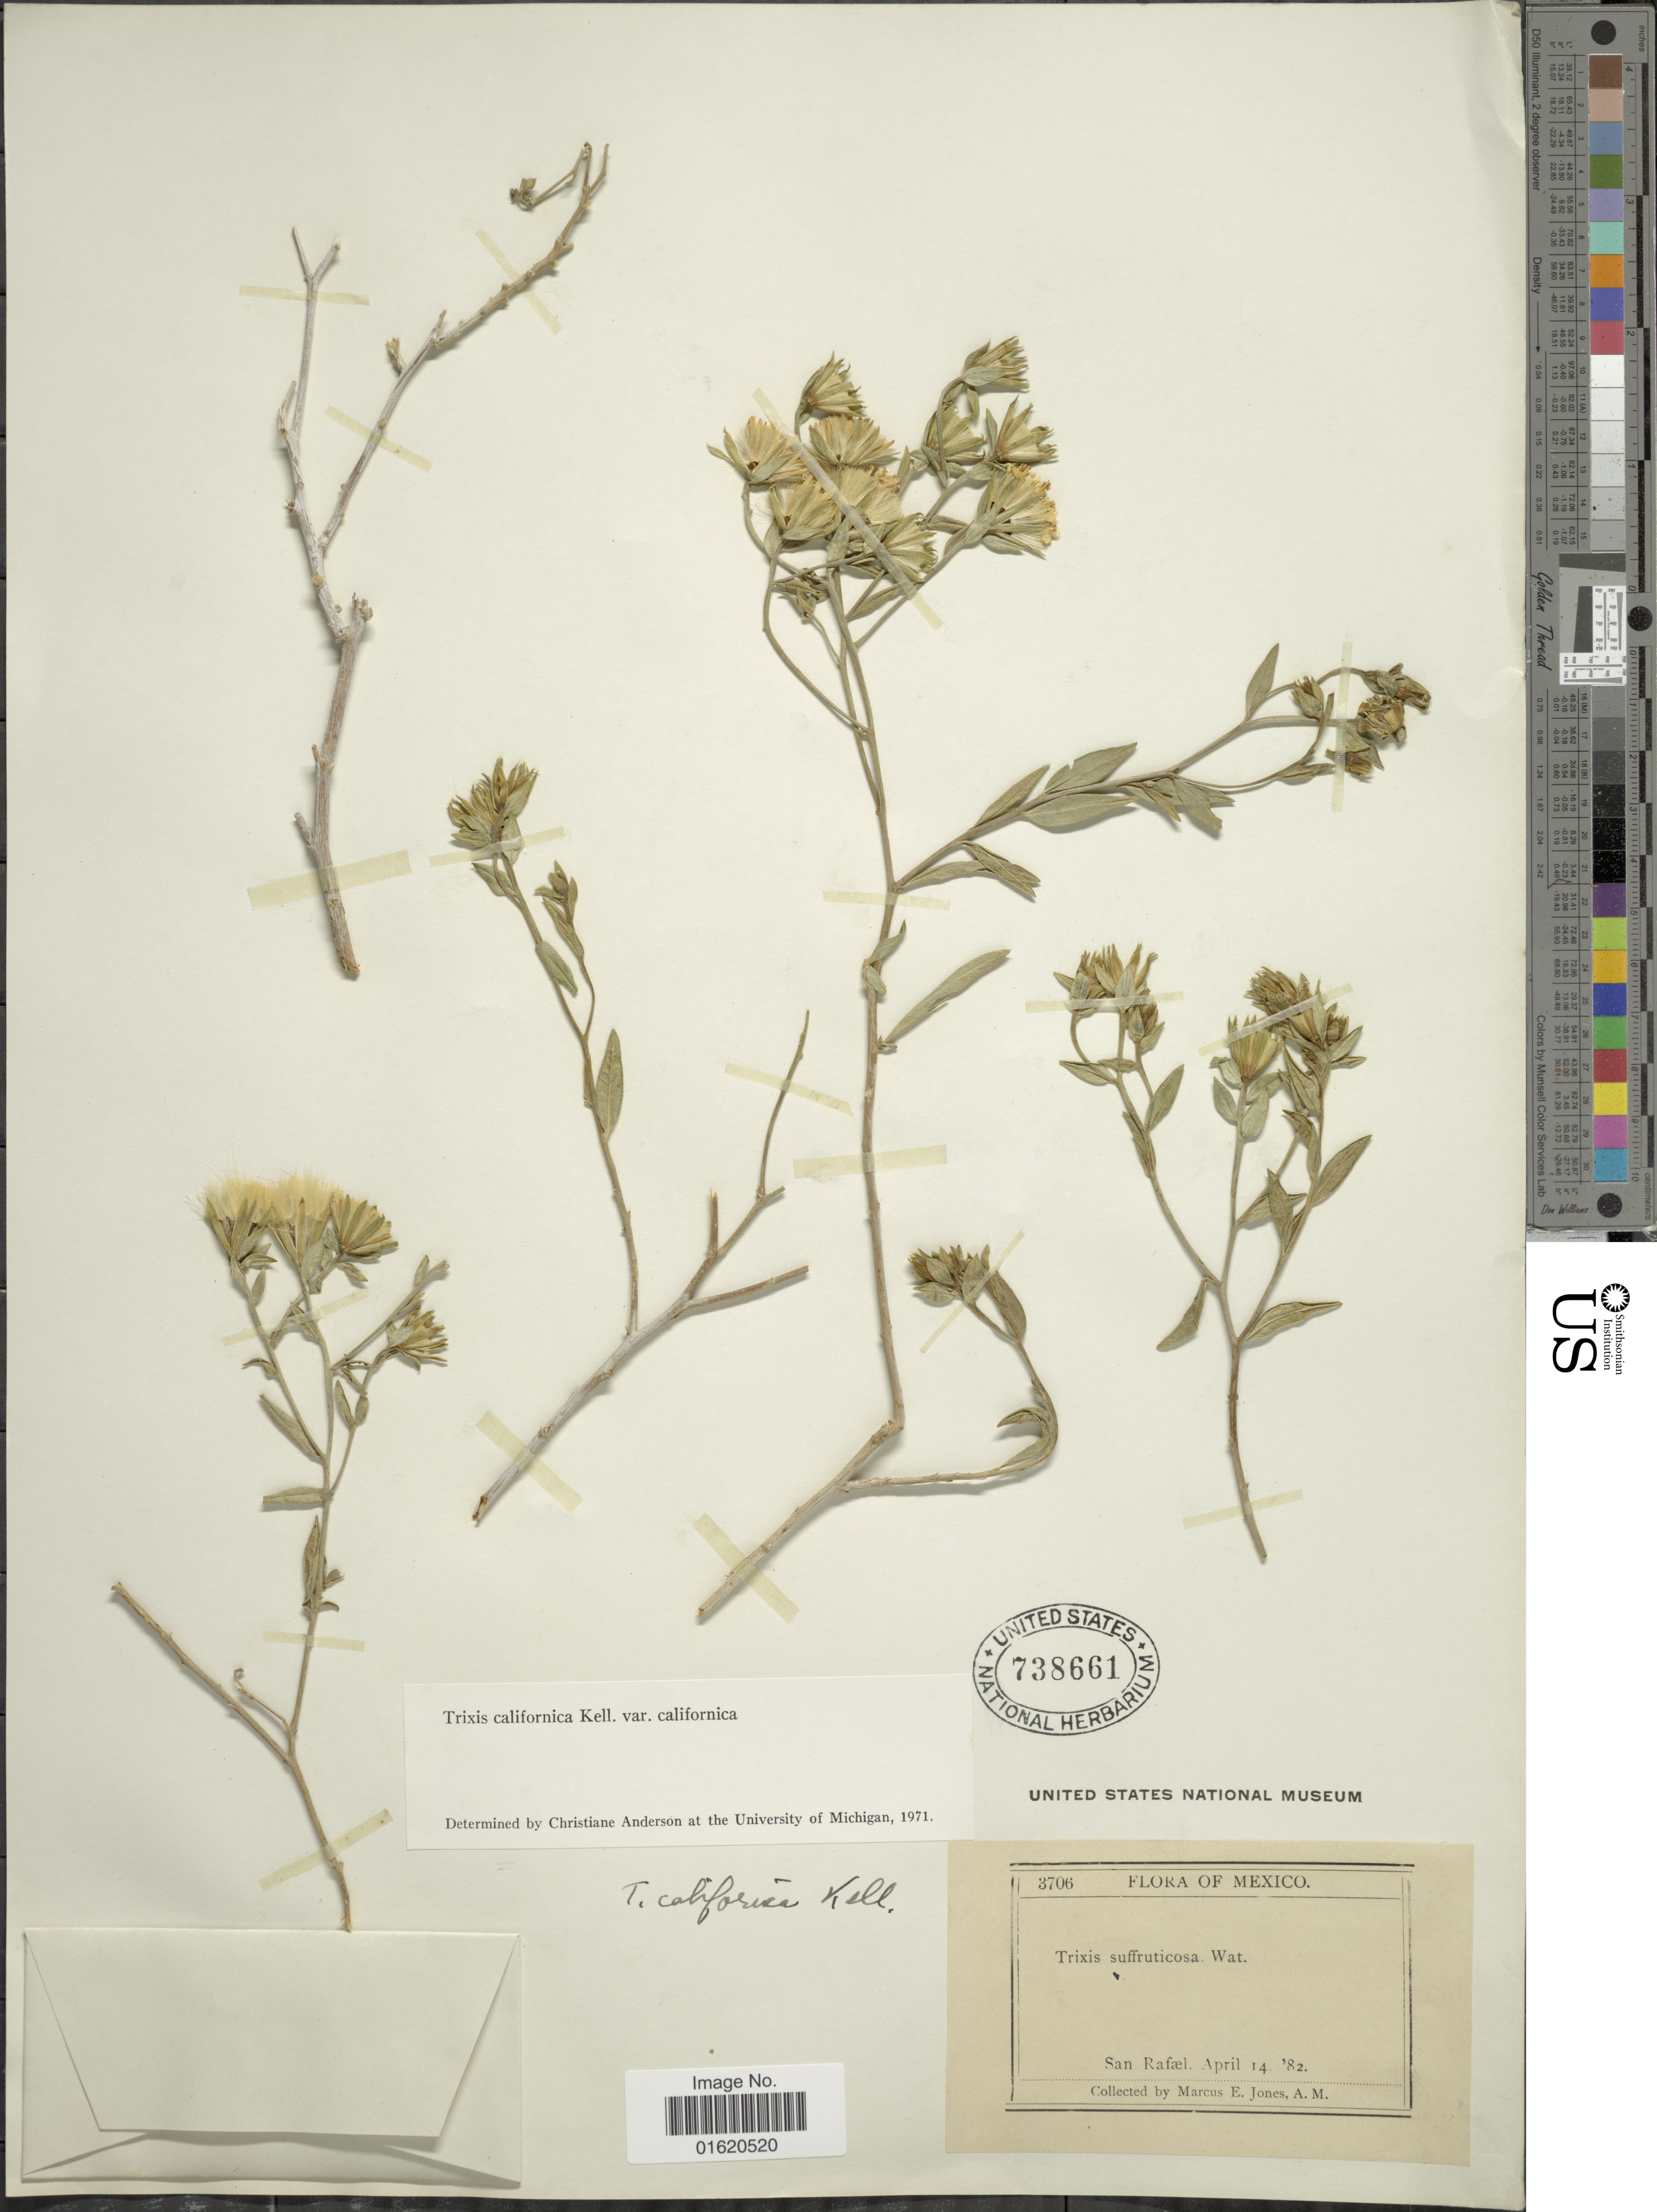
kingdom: Plantae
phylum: Tracheophyta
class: Magnoliopsida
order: Asterales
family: Asteraceae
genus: Trixis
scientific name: Trixis californica var. californica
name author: Kellogg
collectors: M. E. Jones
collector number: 3706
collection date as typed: Transcribed d/m/y: 14/4/82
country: Mexico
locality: San Rafael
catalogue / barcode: US 738661